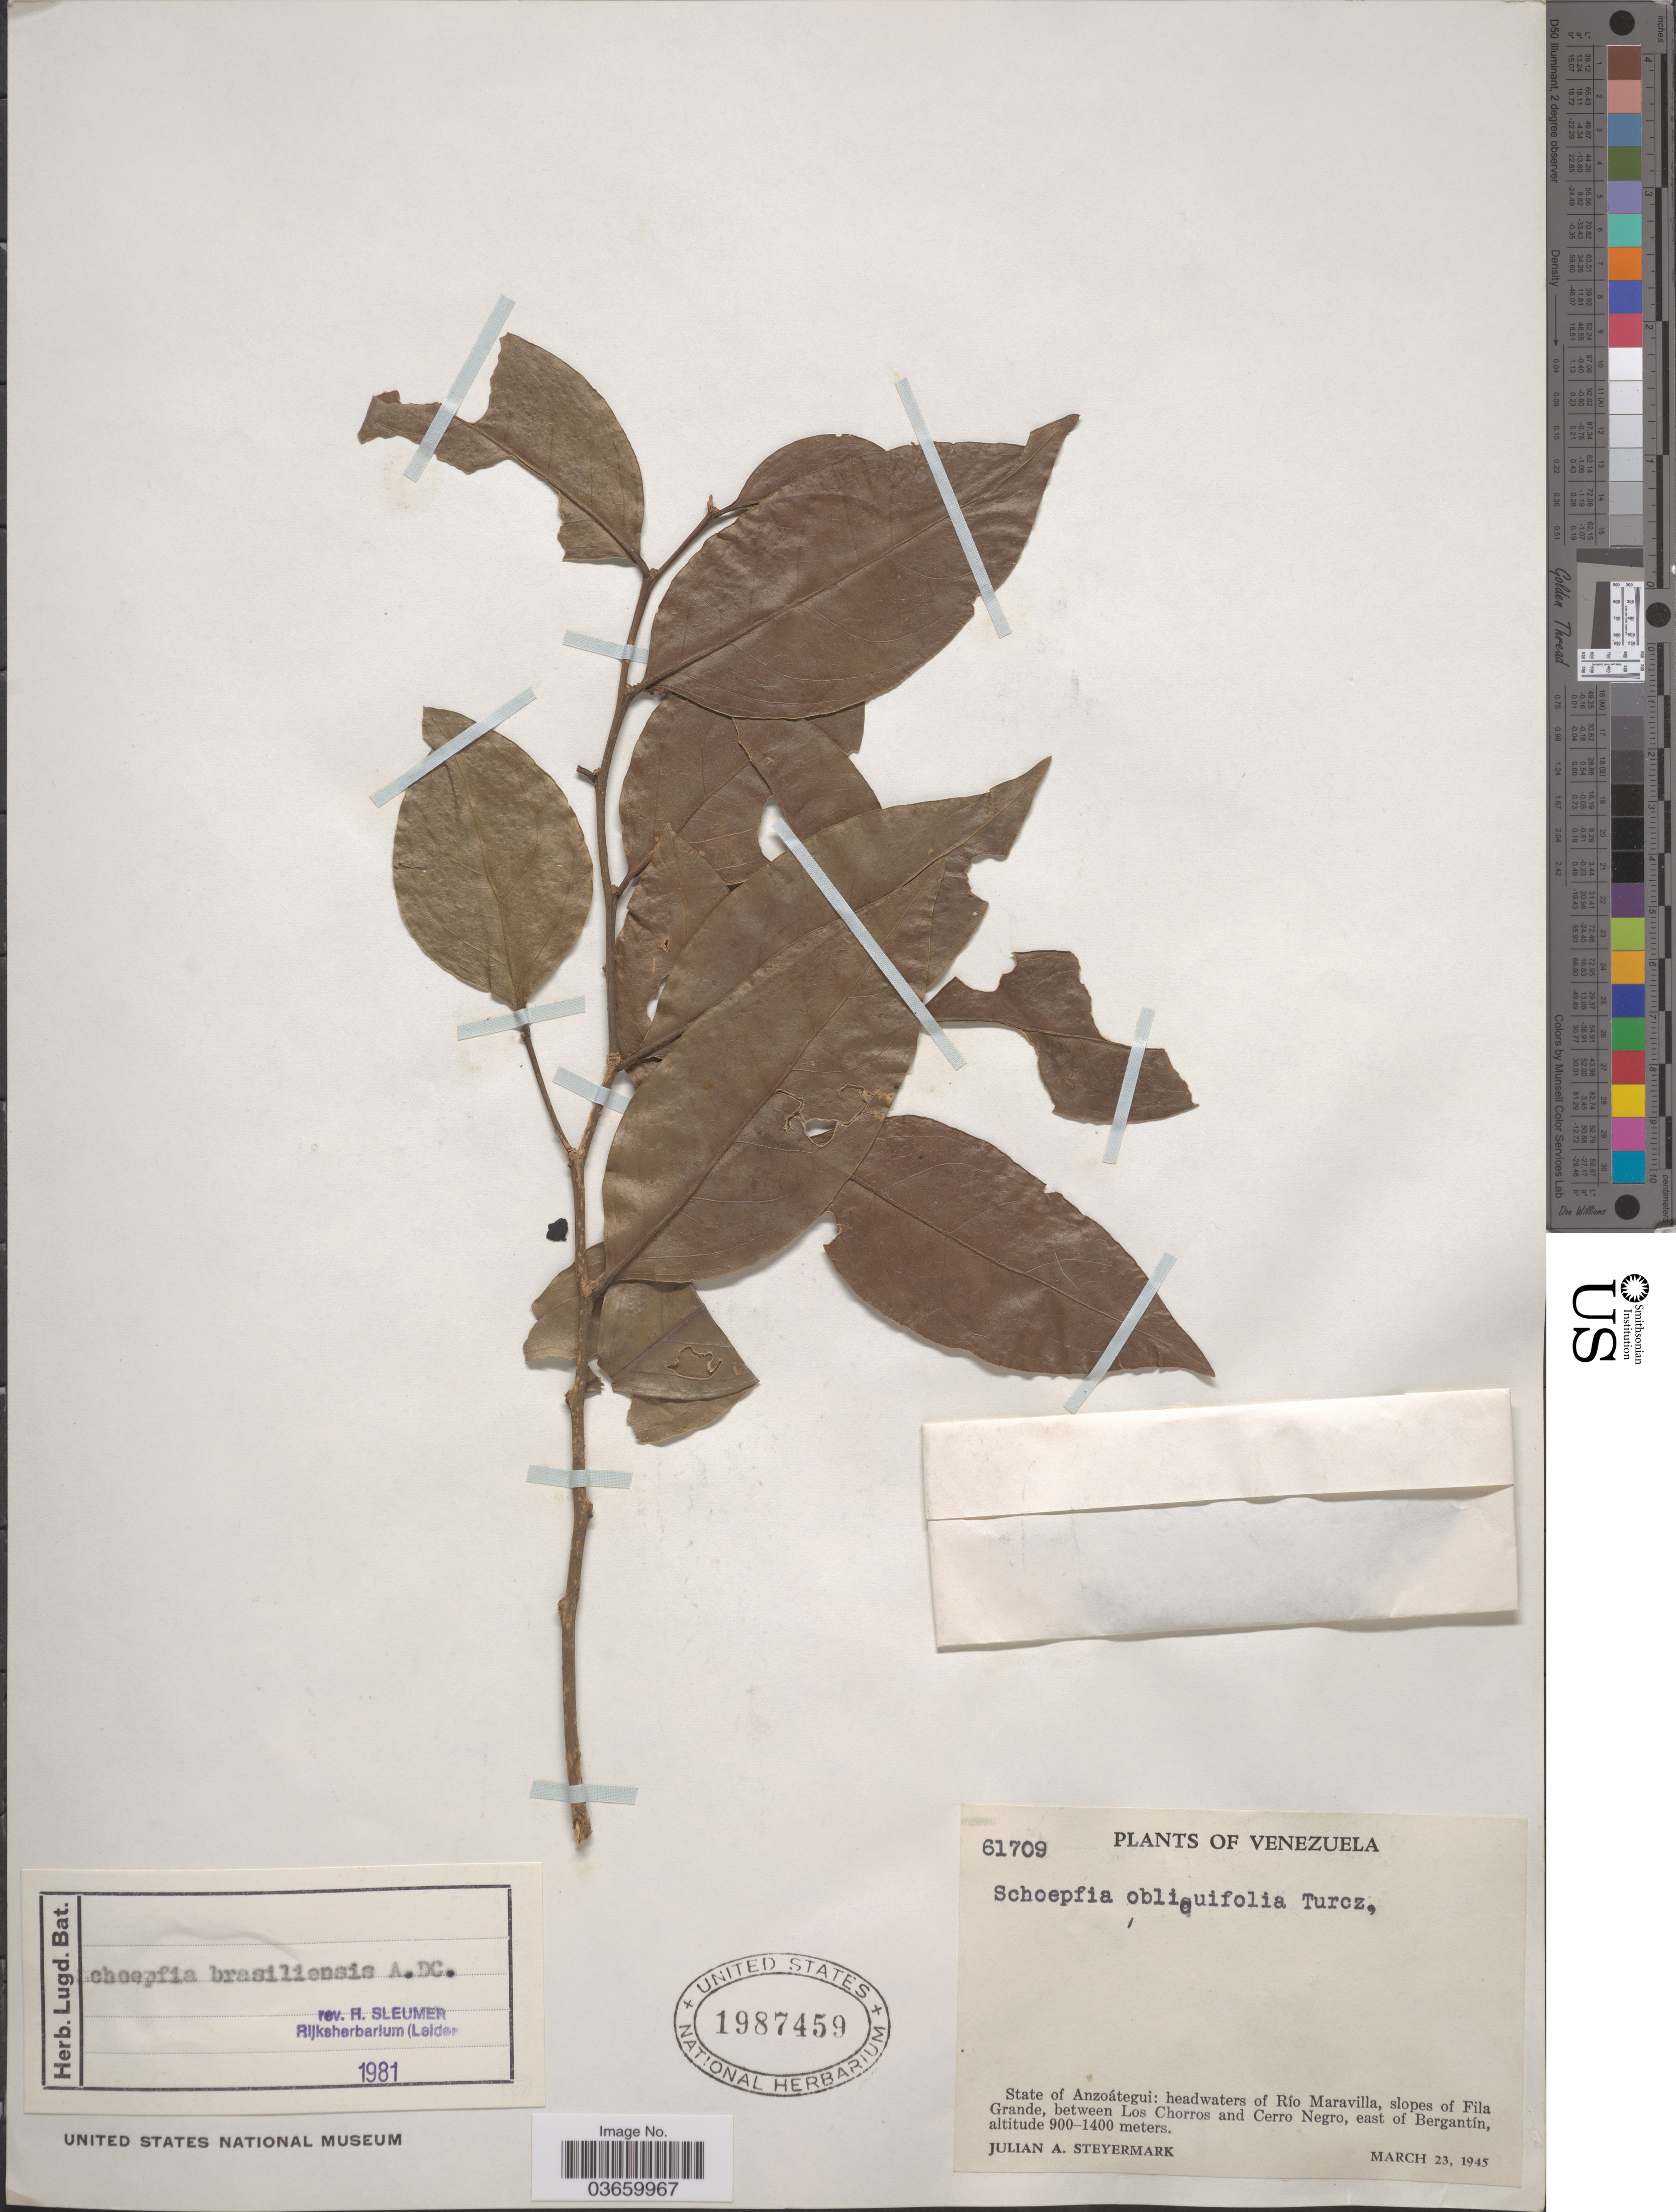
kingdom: Plantae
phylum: Tracheophyta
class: Magnoliopsida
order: Santalales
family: Schoepfiaceae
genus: Schoepfia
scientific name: Schoepfia brasiliensis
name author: A. DC.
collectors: J. Steyermark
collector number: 61709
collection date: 1945-03-23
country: Venezuela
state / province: Anzoategui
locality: Headwaters of Río Maravilla, slopes of Fila Grande, between Los Chorros and Cerro Negro, east of Bergantín.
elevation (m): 900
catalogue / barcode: US 1987459